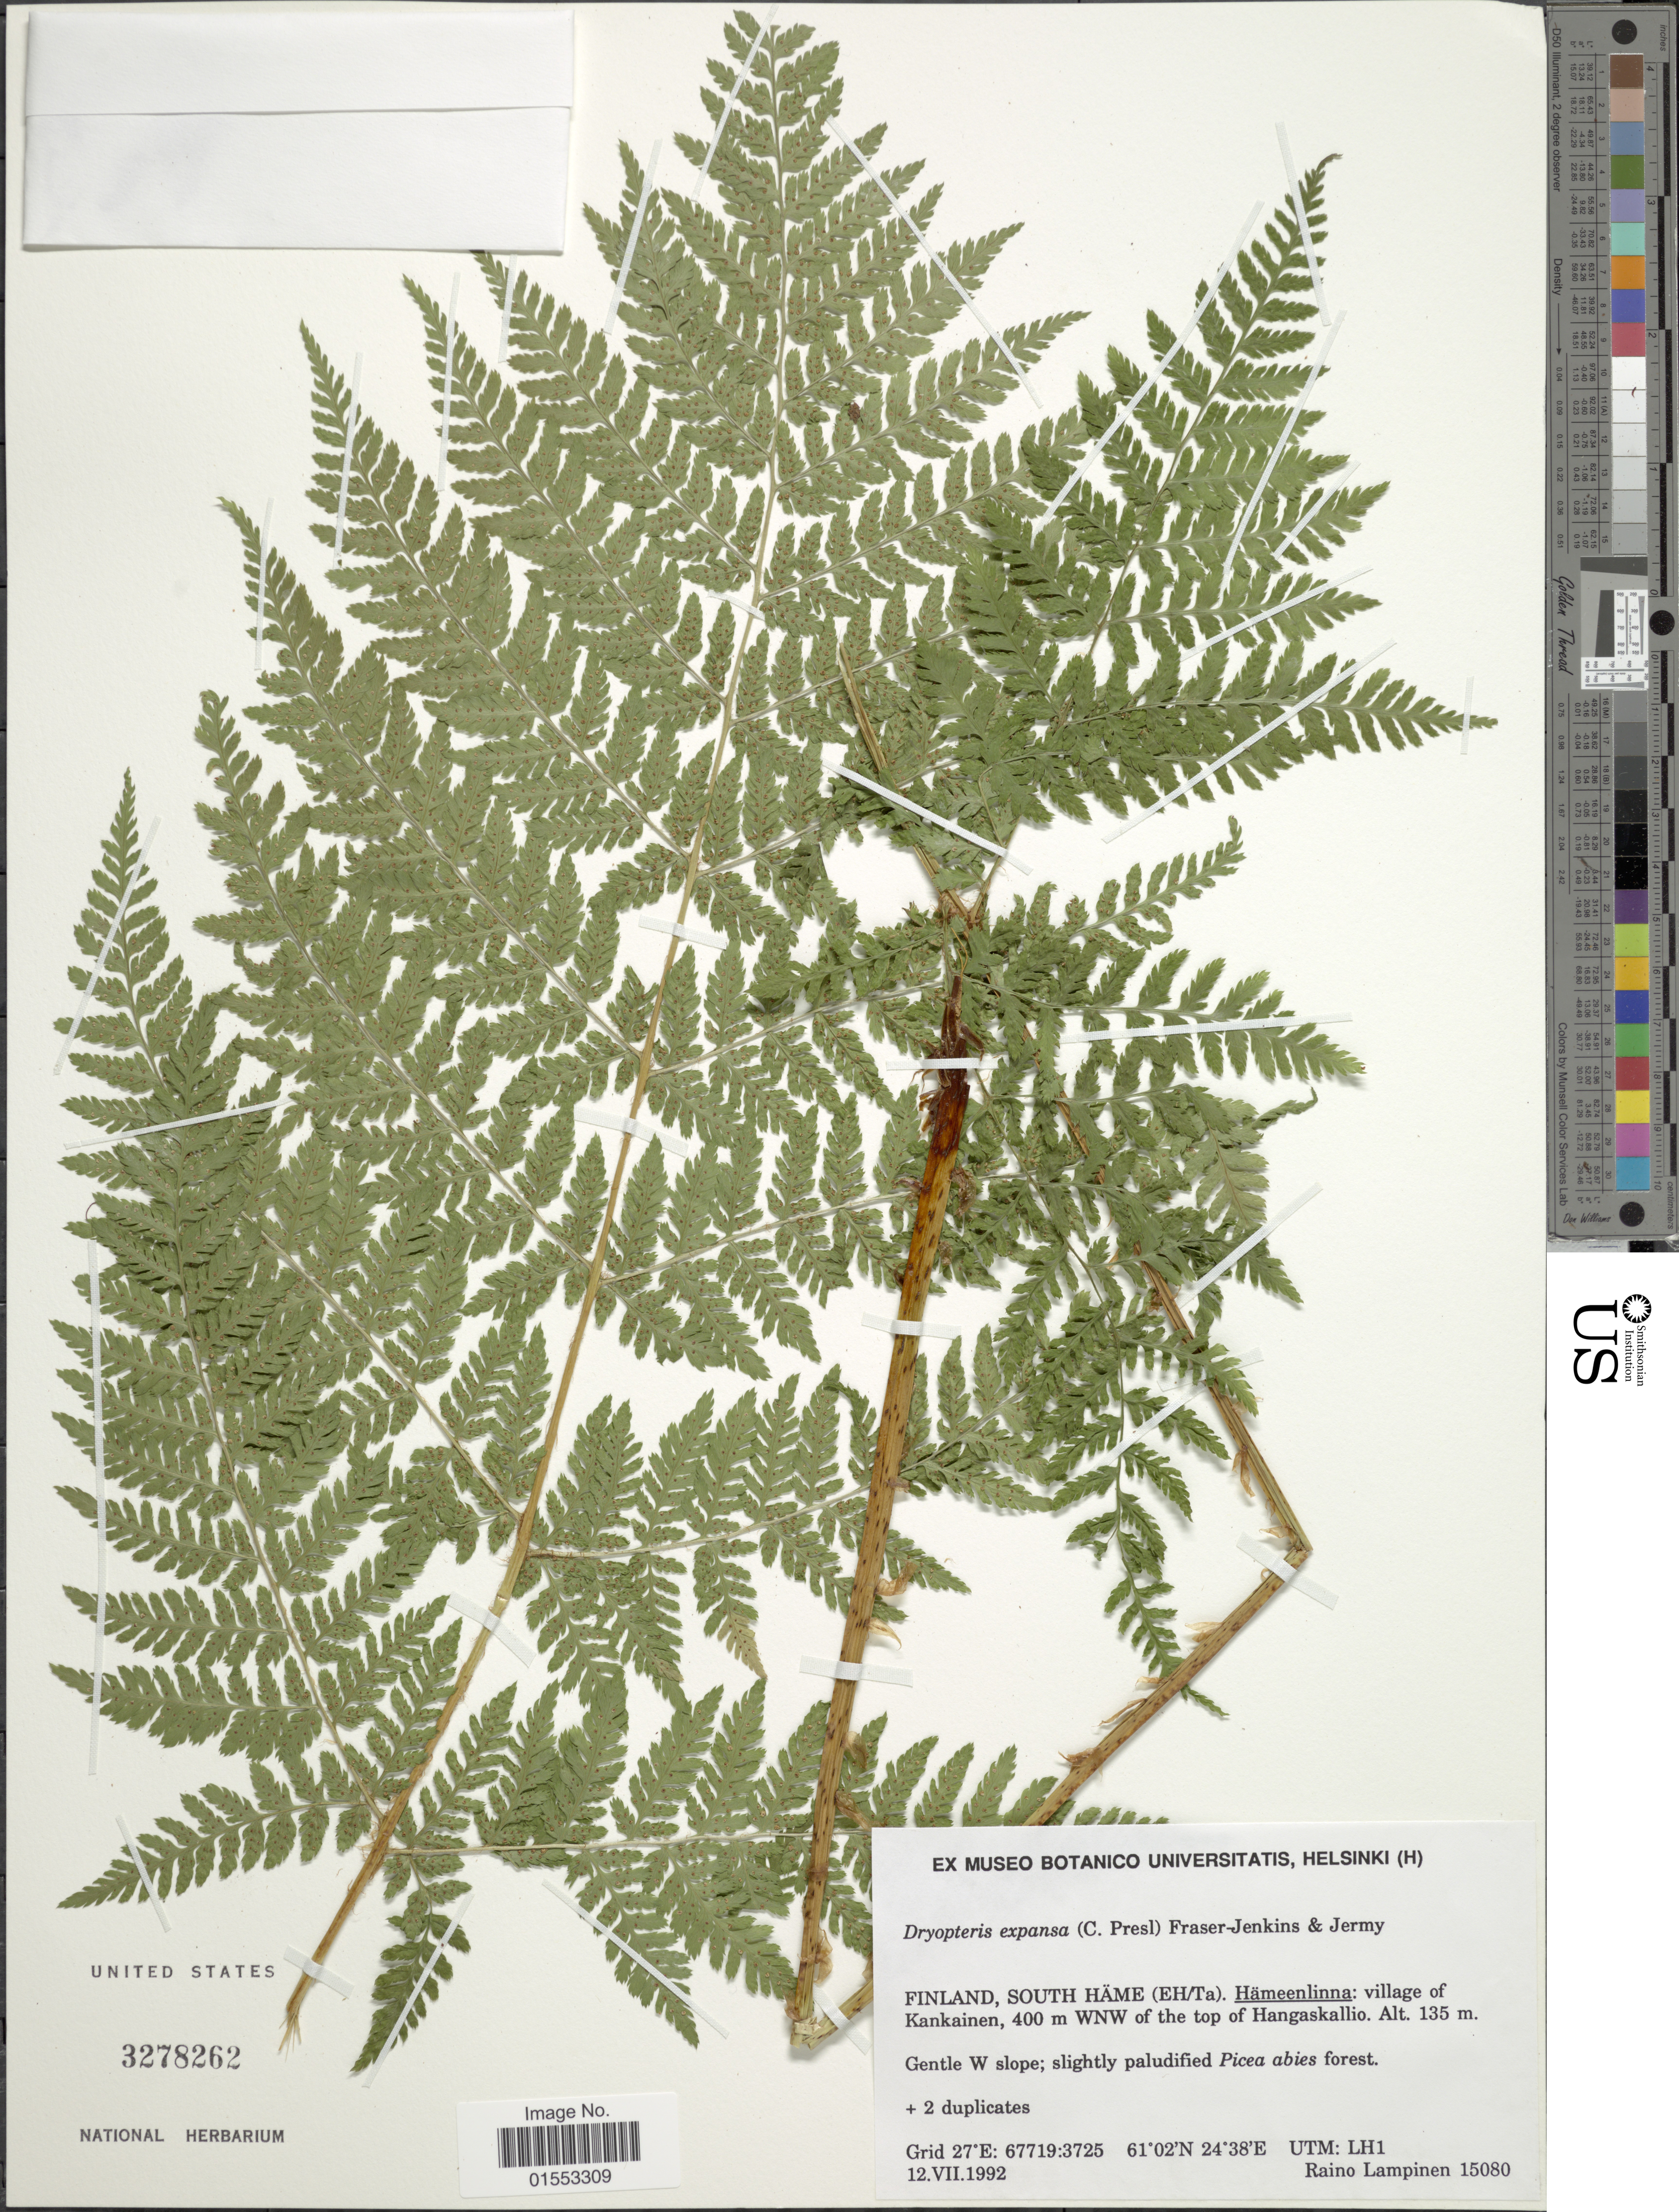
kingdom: Plantae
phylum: Tracheophyta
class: Polypodiopsida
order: Polypodiales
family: Dryopteridaceae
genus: Dryopteris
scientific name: Dryopteris expansa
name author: (C. Presl) Fraser-Jenk. & Jermy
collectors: R. Lampinen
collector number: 15080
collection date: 1992-07-12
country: Finland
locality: Finland south Häme (EH/Ta), Hameenlinna: village of Kankainen, 400 m WNW of the top of Hangsakalio.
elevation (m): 135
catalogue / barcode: US 3278262